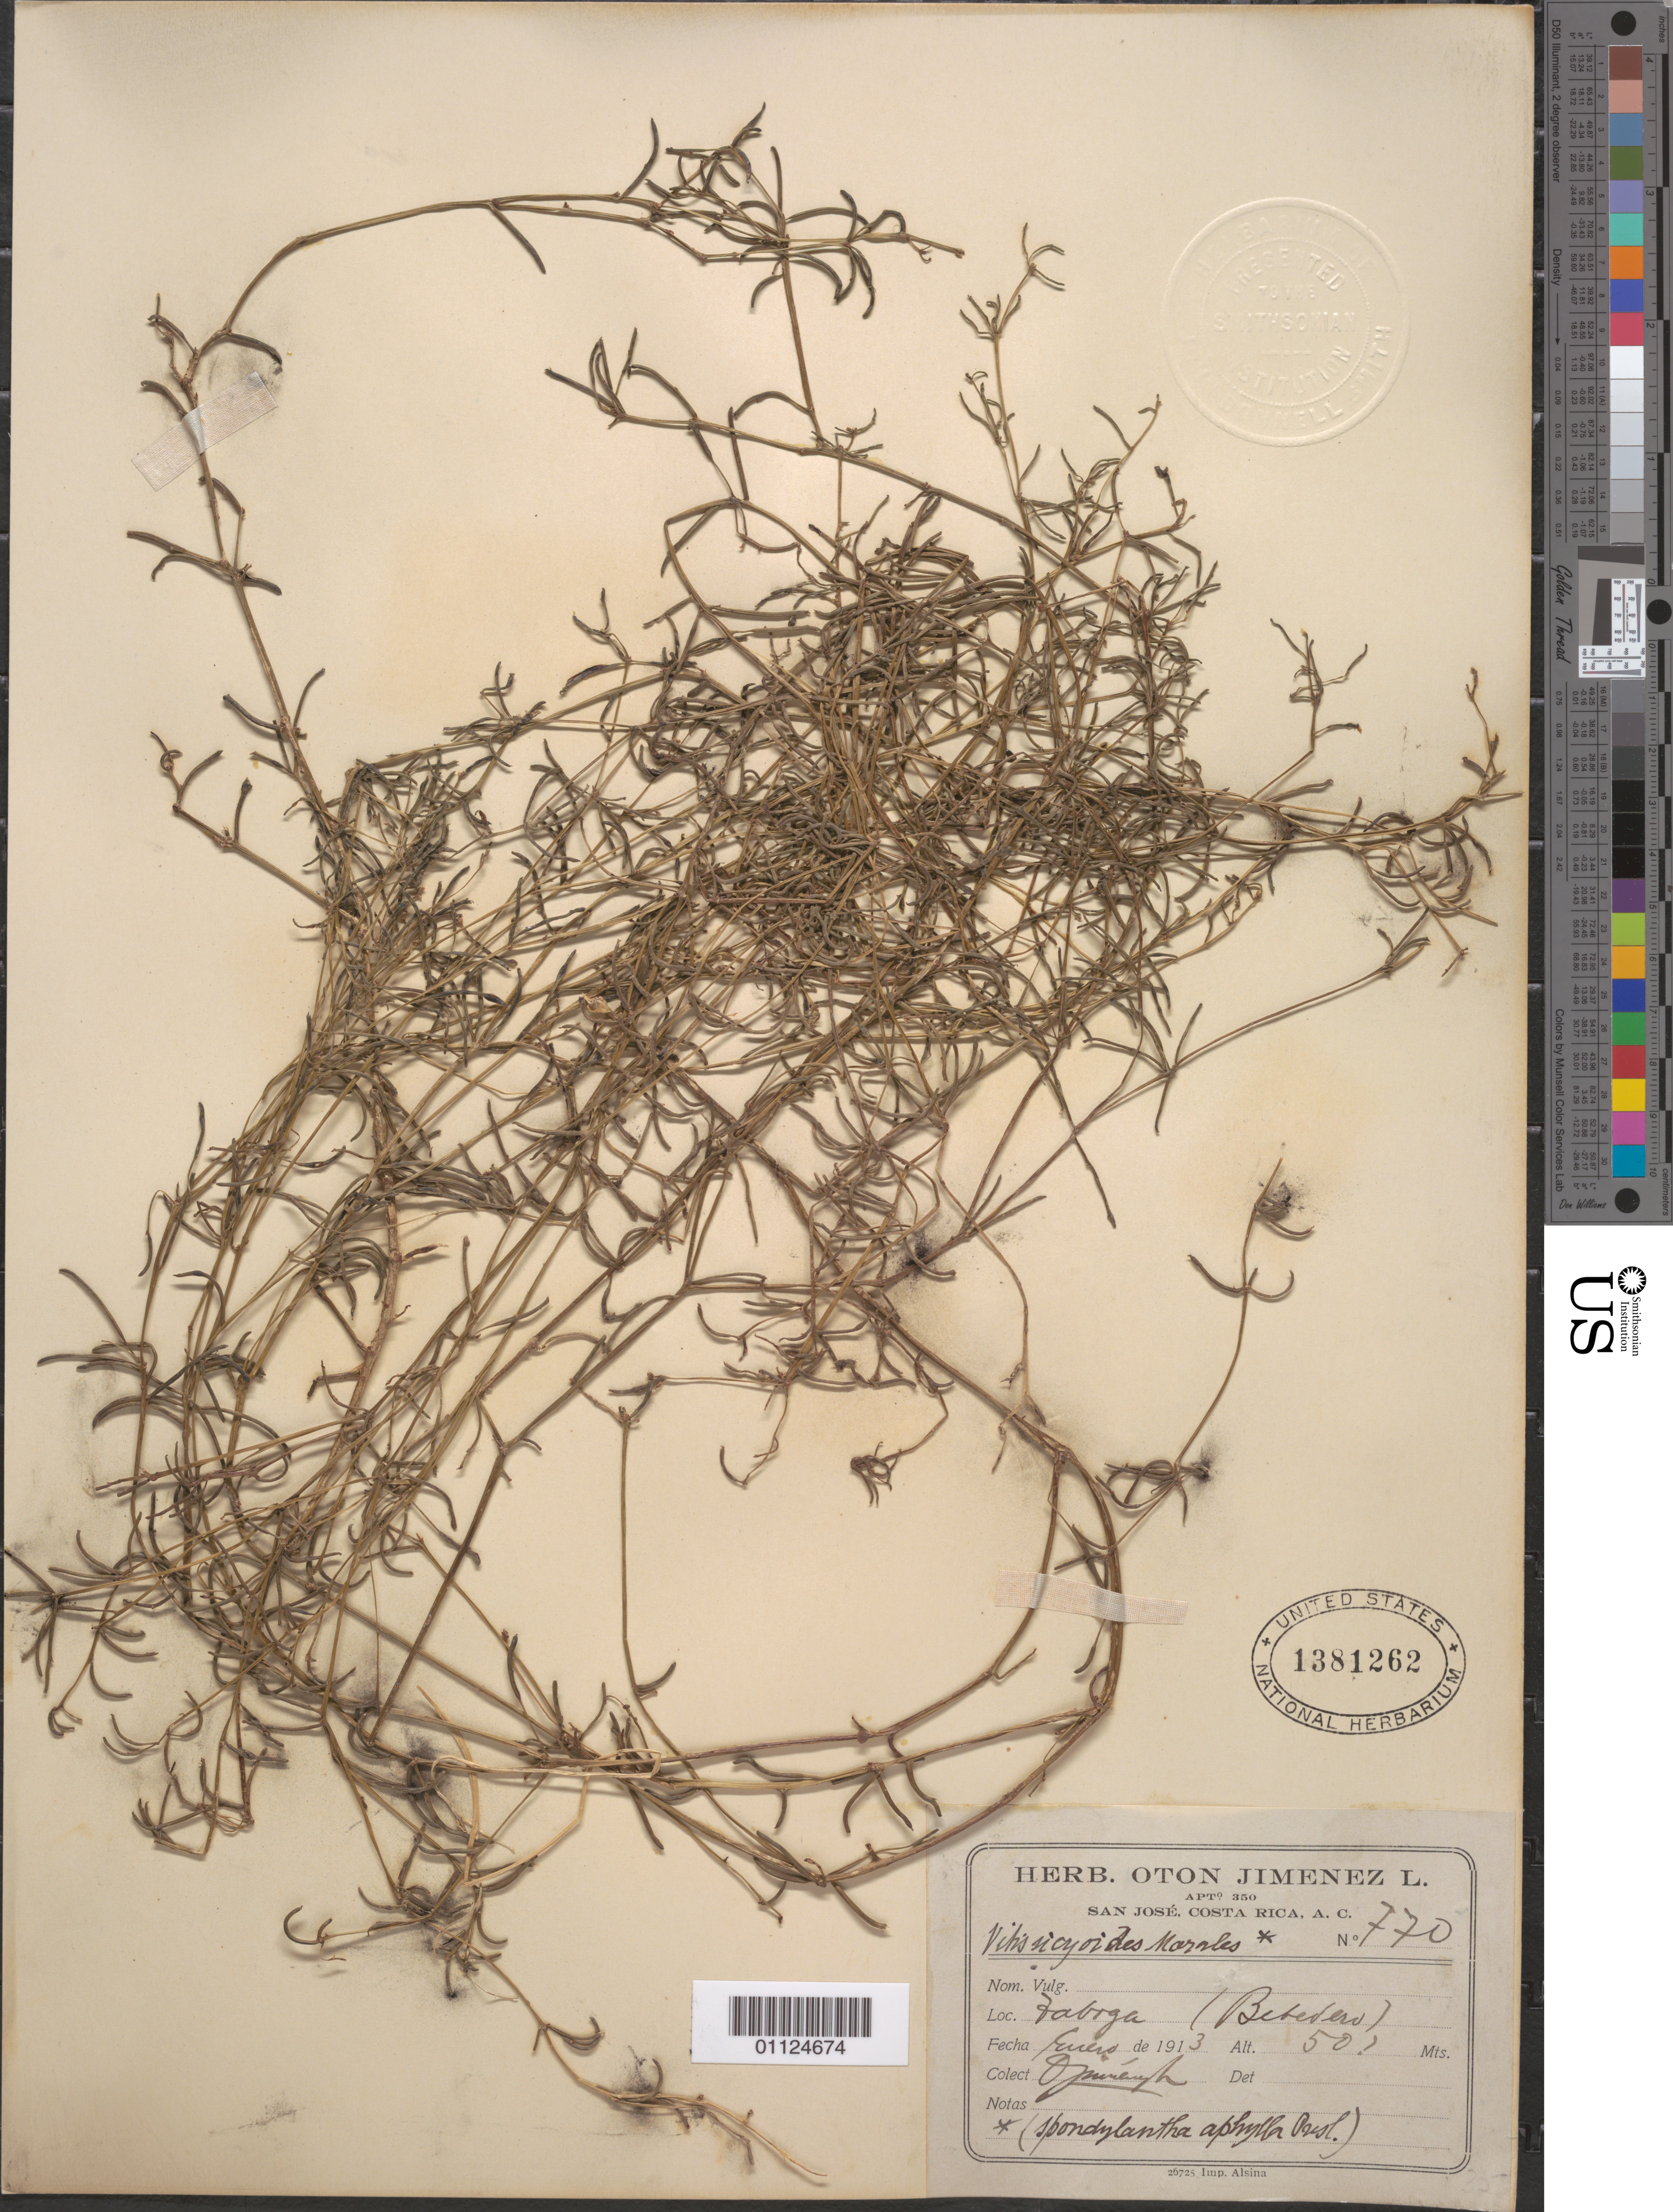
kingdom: Plantae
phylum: Tracheophyta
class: Magnoliopsida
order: Vitales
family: Vitaceae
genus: Cissus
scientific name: Cissus verticillata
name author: (L.) Nicolson & C.E. Jarvis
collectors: O. Jimenez L.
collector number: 770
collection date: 1913-01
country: Costa Rica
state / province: San José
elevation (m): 50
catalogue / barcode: US 1381262